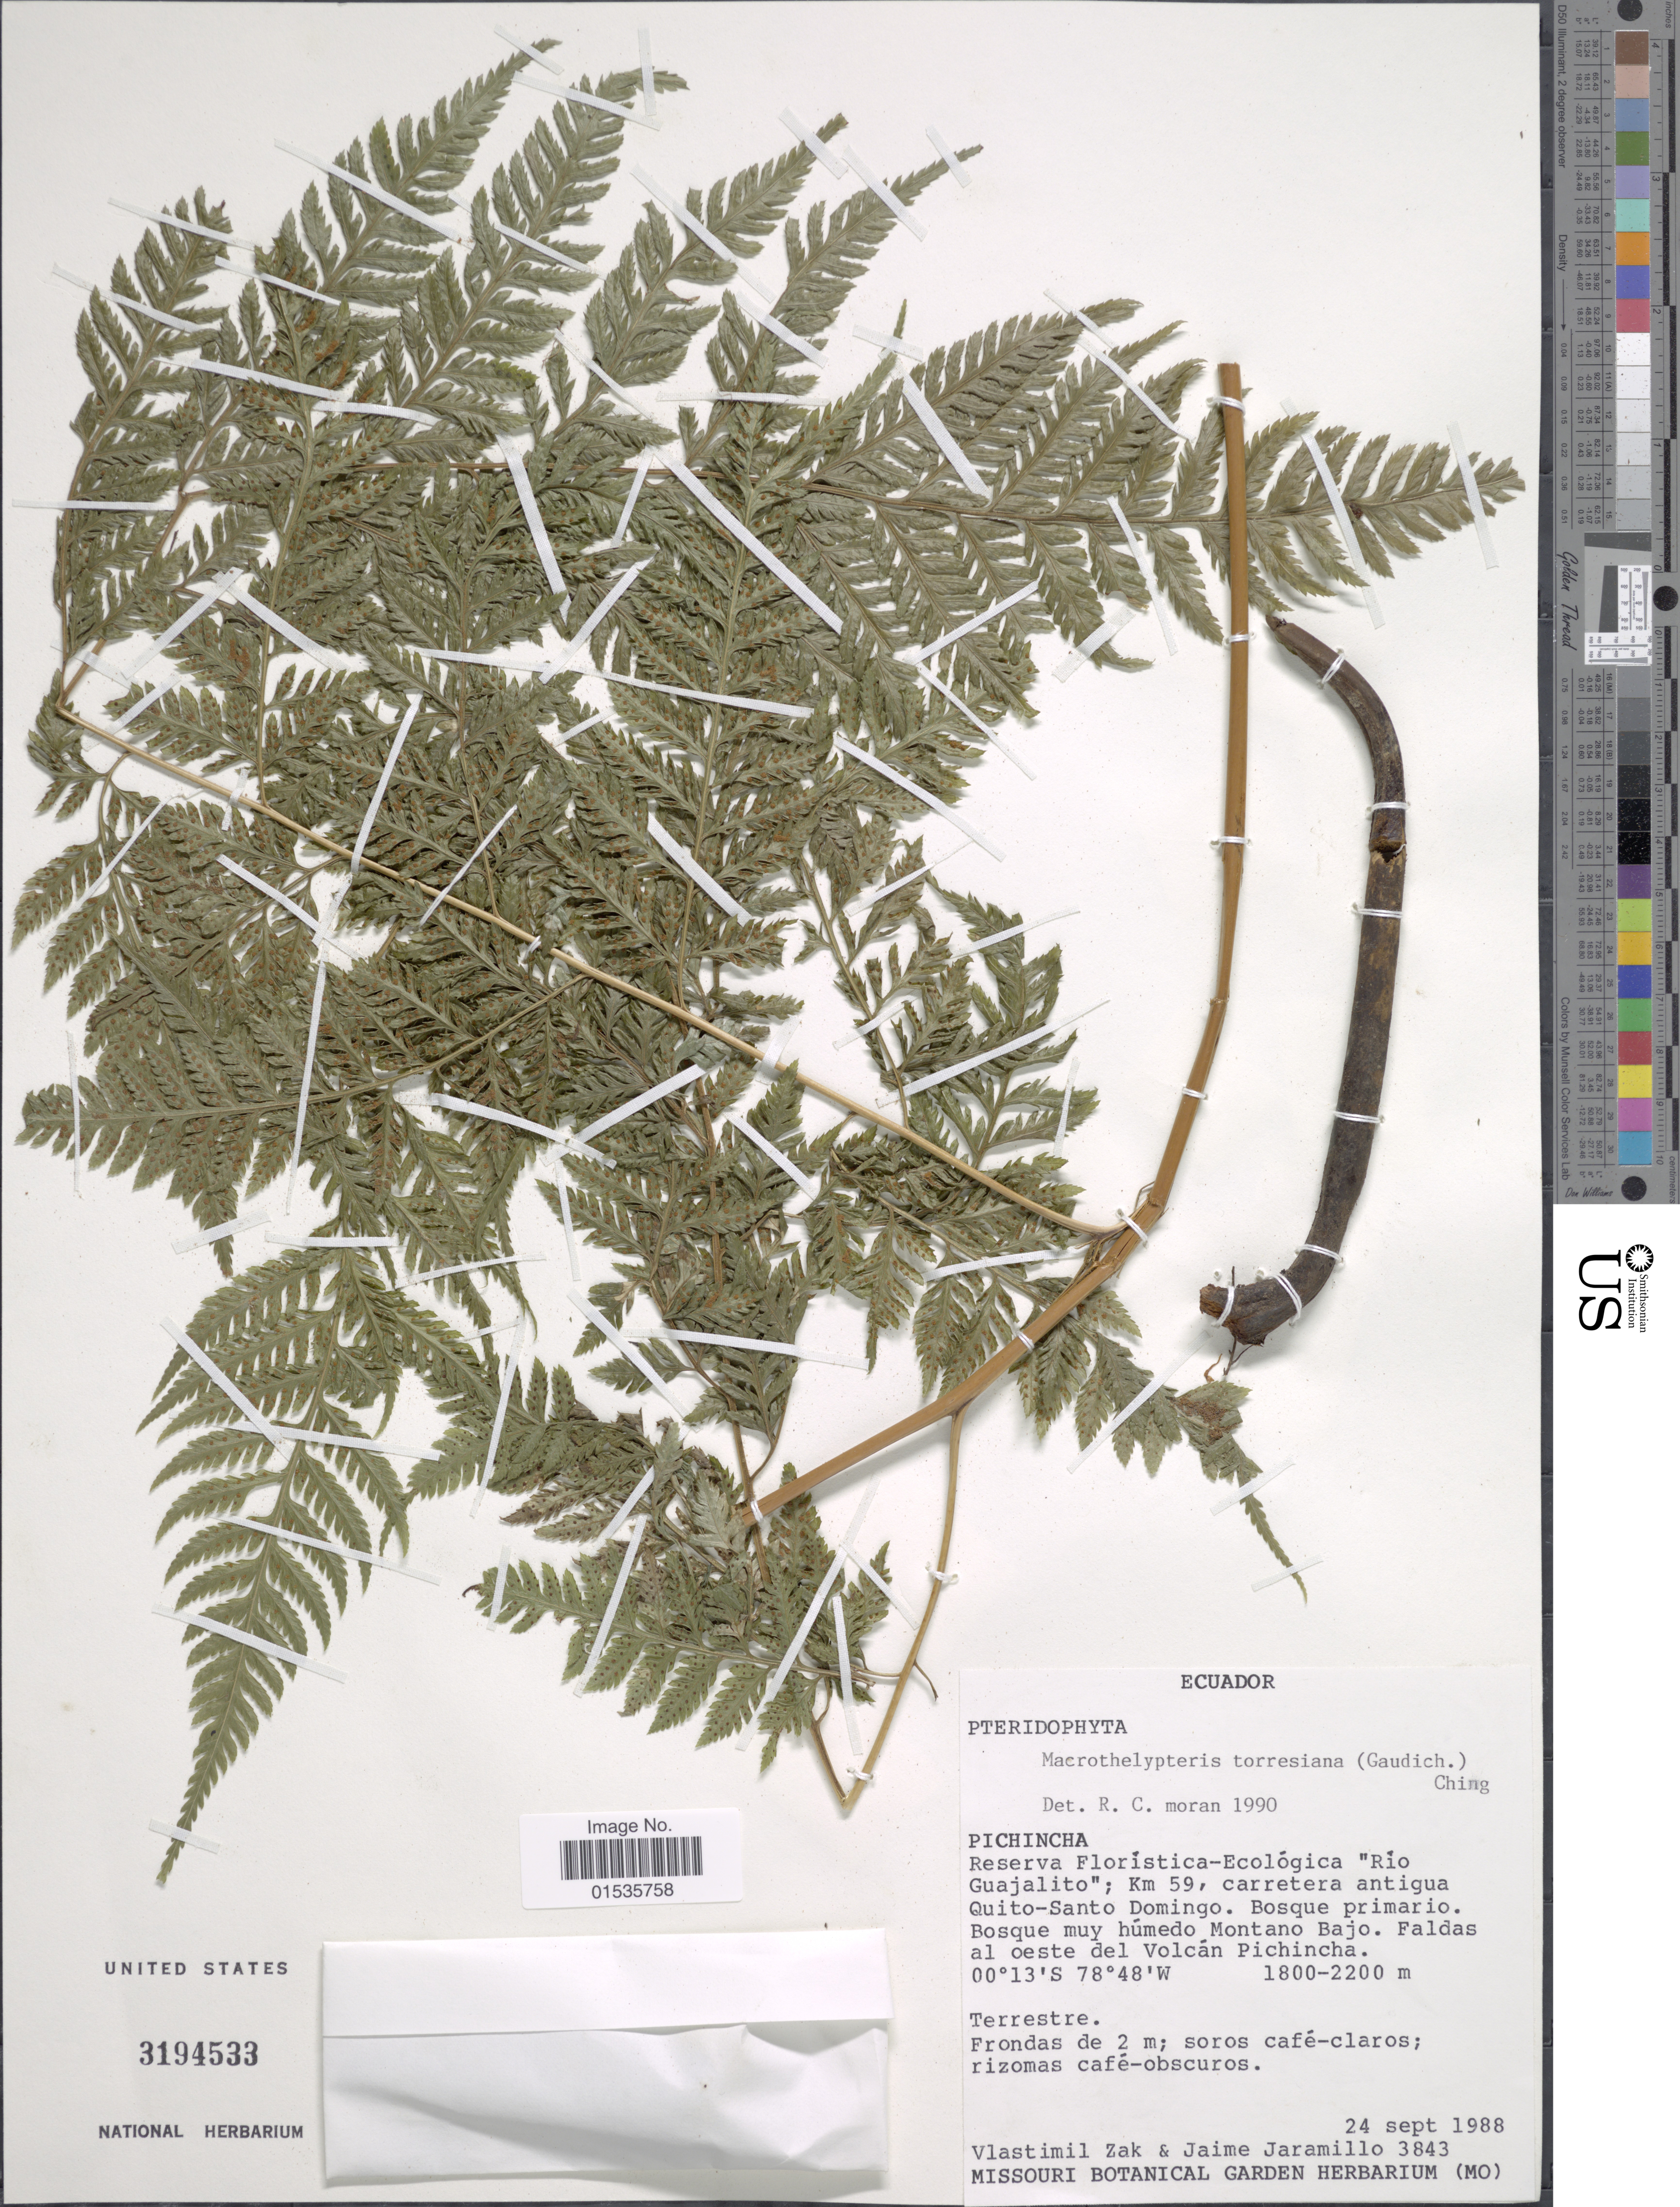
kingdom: Plantae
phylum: Tracheophyta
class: Polypodiopsida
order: Polypodiales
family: Thelypteridaceae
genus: Macrothelypteris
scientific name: Macrothelypteris torresiana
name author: (Gaudich.) Ching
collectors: V. Zak & J. Jaramillo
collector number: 3843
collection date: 1988-09-24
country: Ecuador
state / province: Pichincha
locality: Ecuador, Pichincha, Reserva Floristica-Ecologica "Rio Guajalito", Km 59, carretera antique Quito-Santo Domingo. Montano Bajo.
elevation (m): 1800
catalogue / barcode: US 3194533